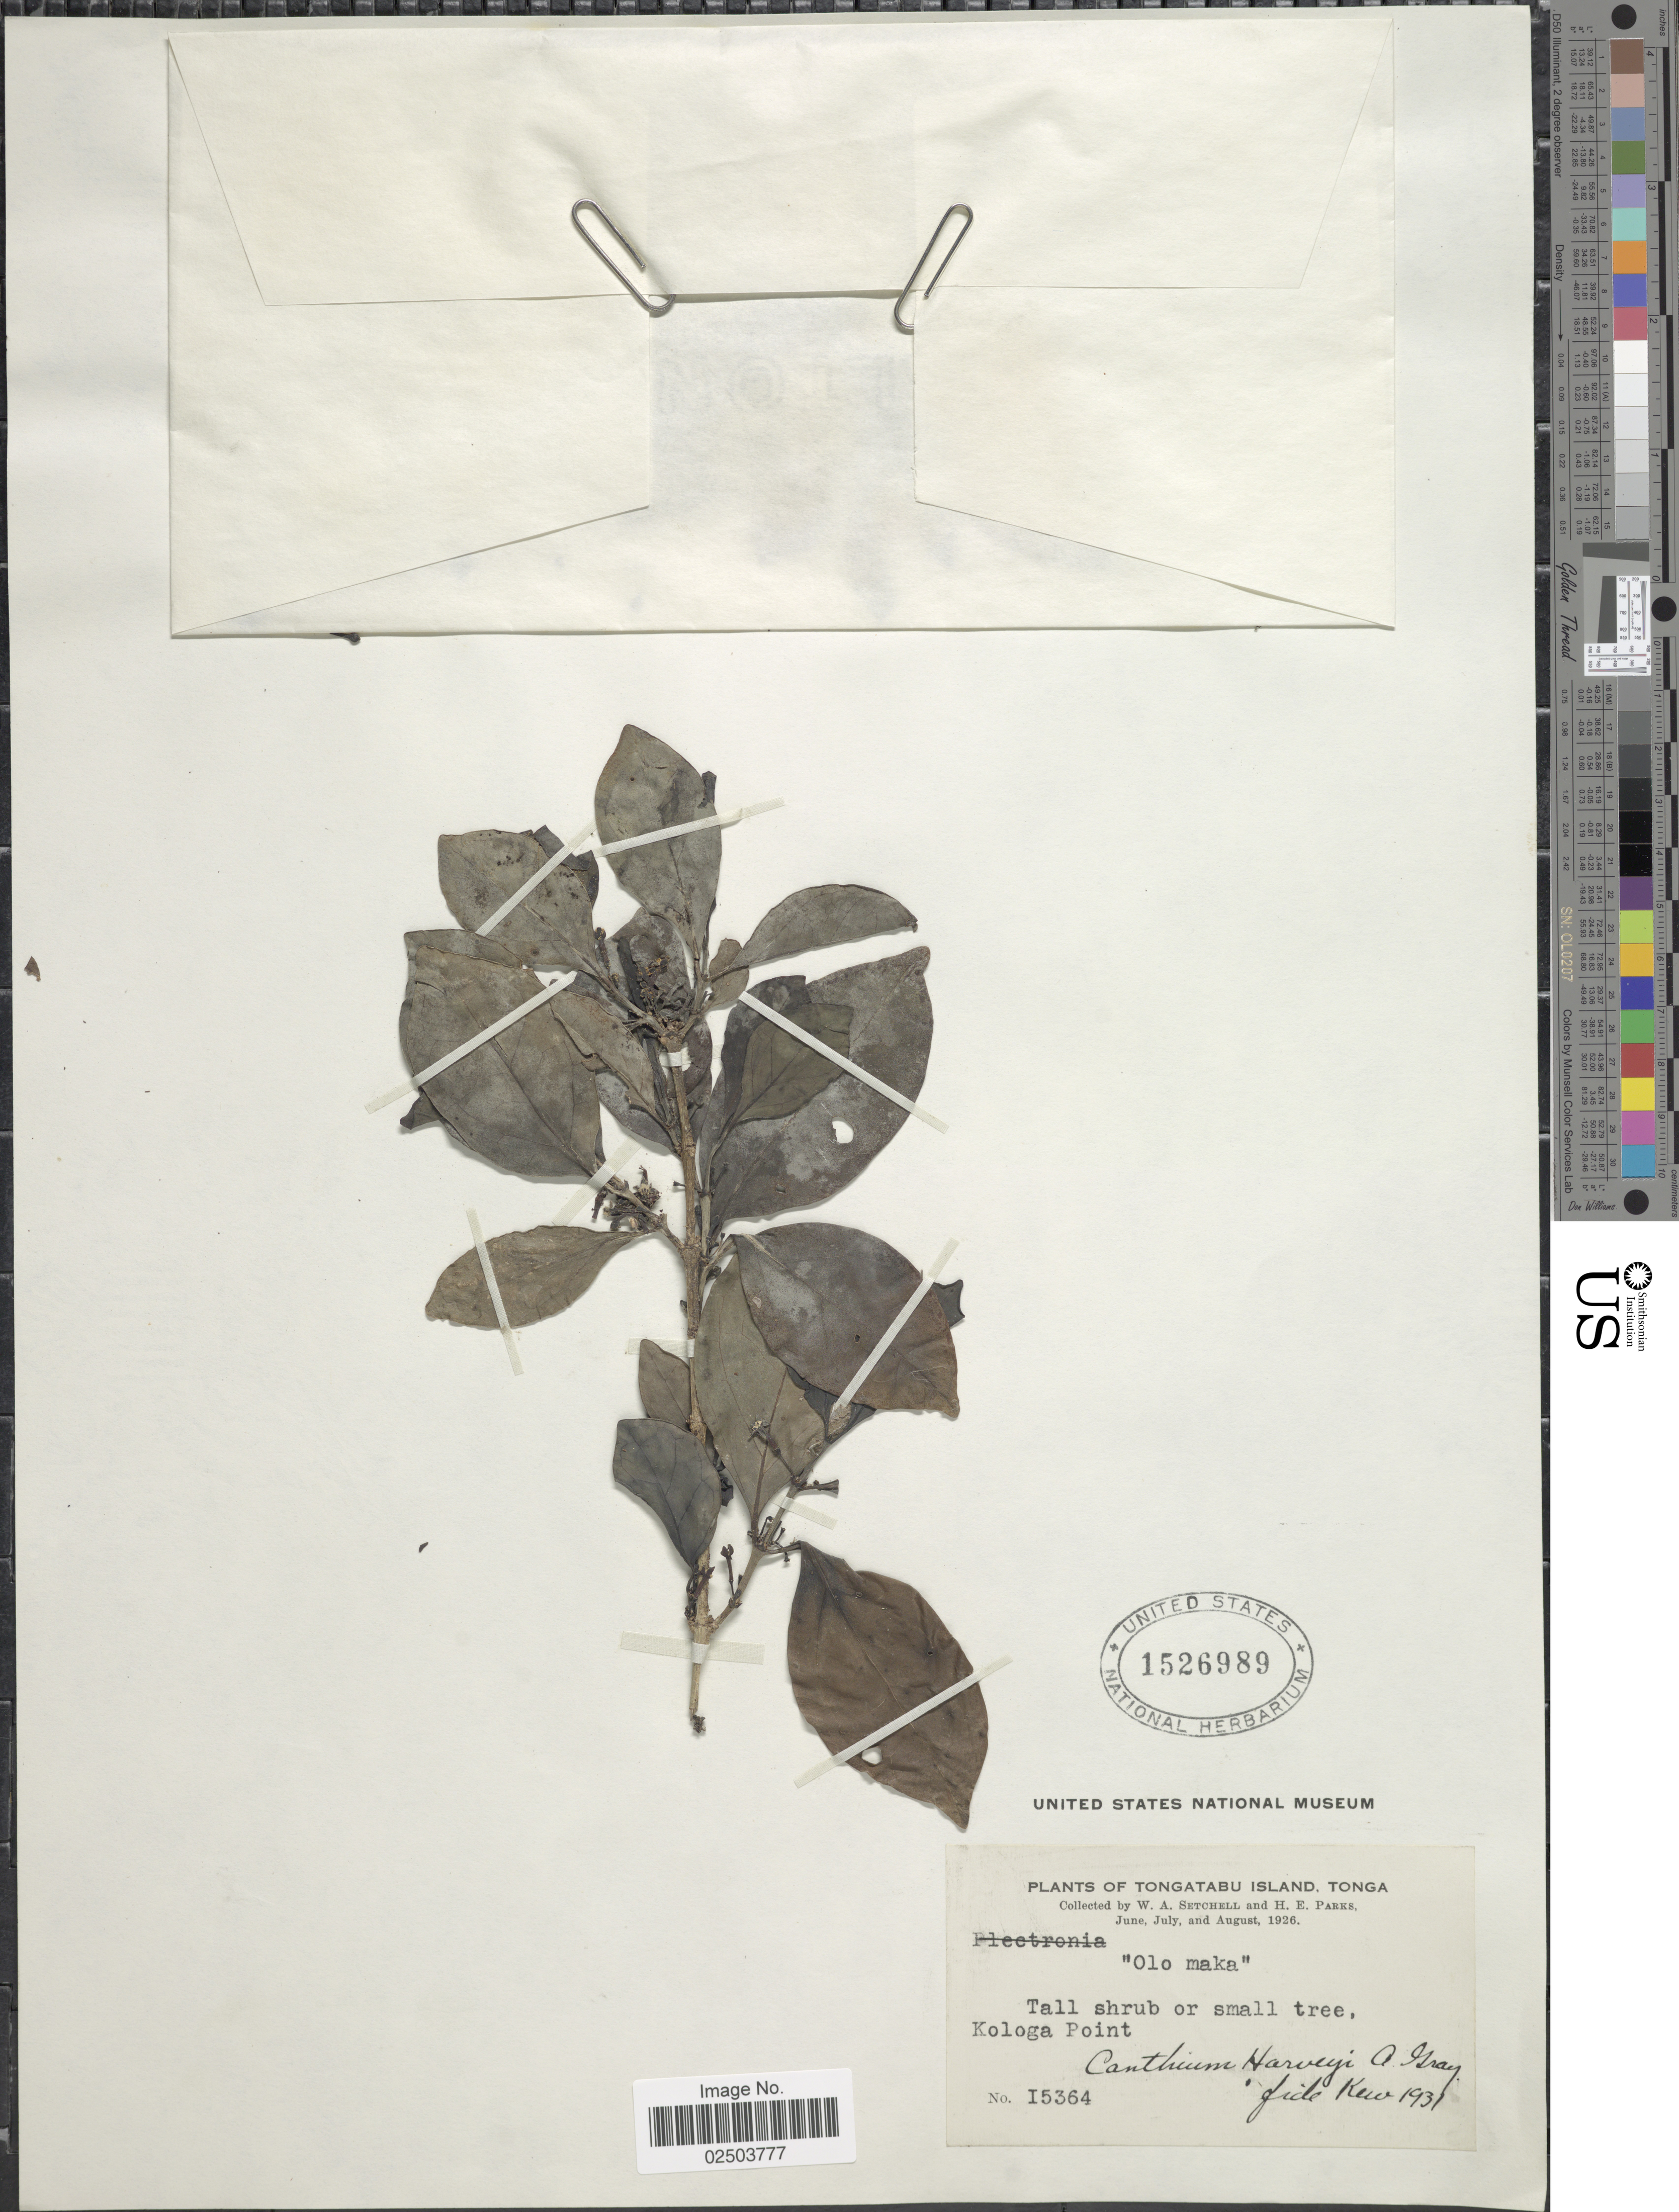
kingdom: Plantae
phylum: Tracheophyta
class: Magnoliopsida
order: Gentianales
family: Rubiaceae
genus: Canthium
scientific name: Canthium barbatum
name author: (G. Forst.) Seem.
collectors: W. Setchell & H. E. Parks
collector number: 15364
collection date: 1926-06/1926-08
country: Tonga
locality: Tongatabu Island. Kologa Point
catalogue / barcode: US 1526989